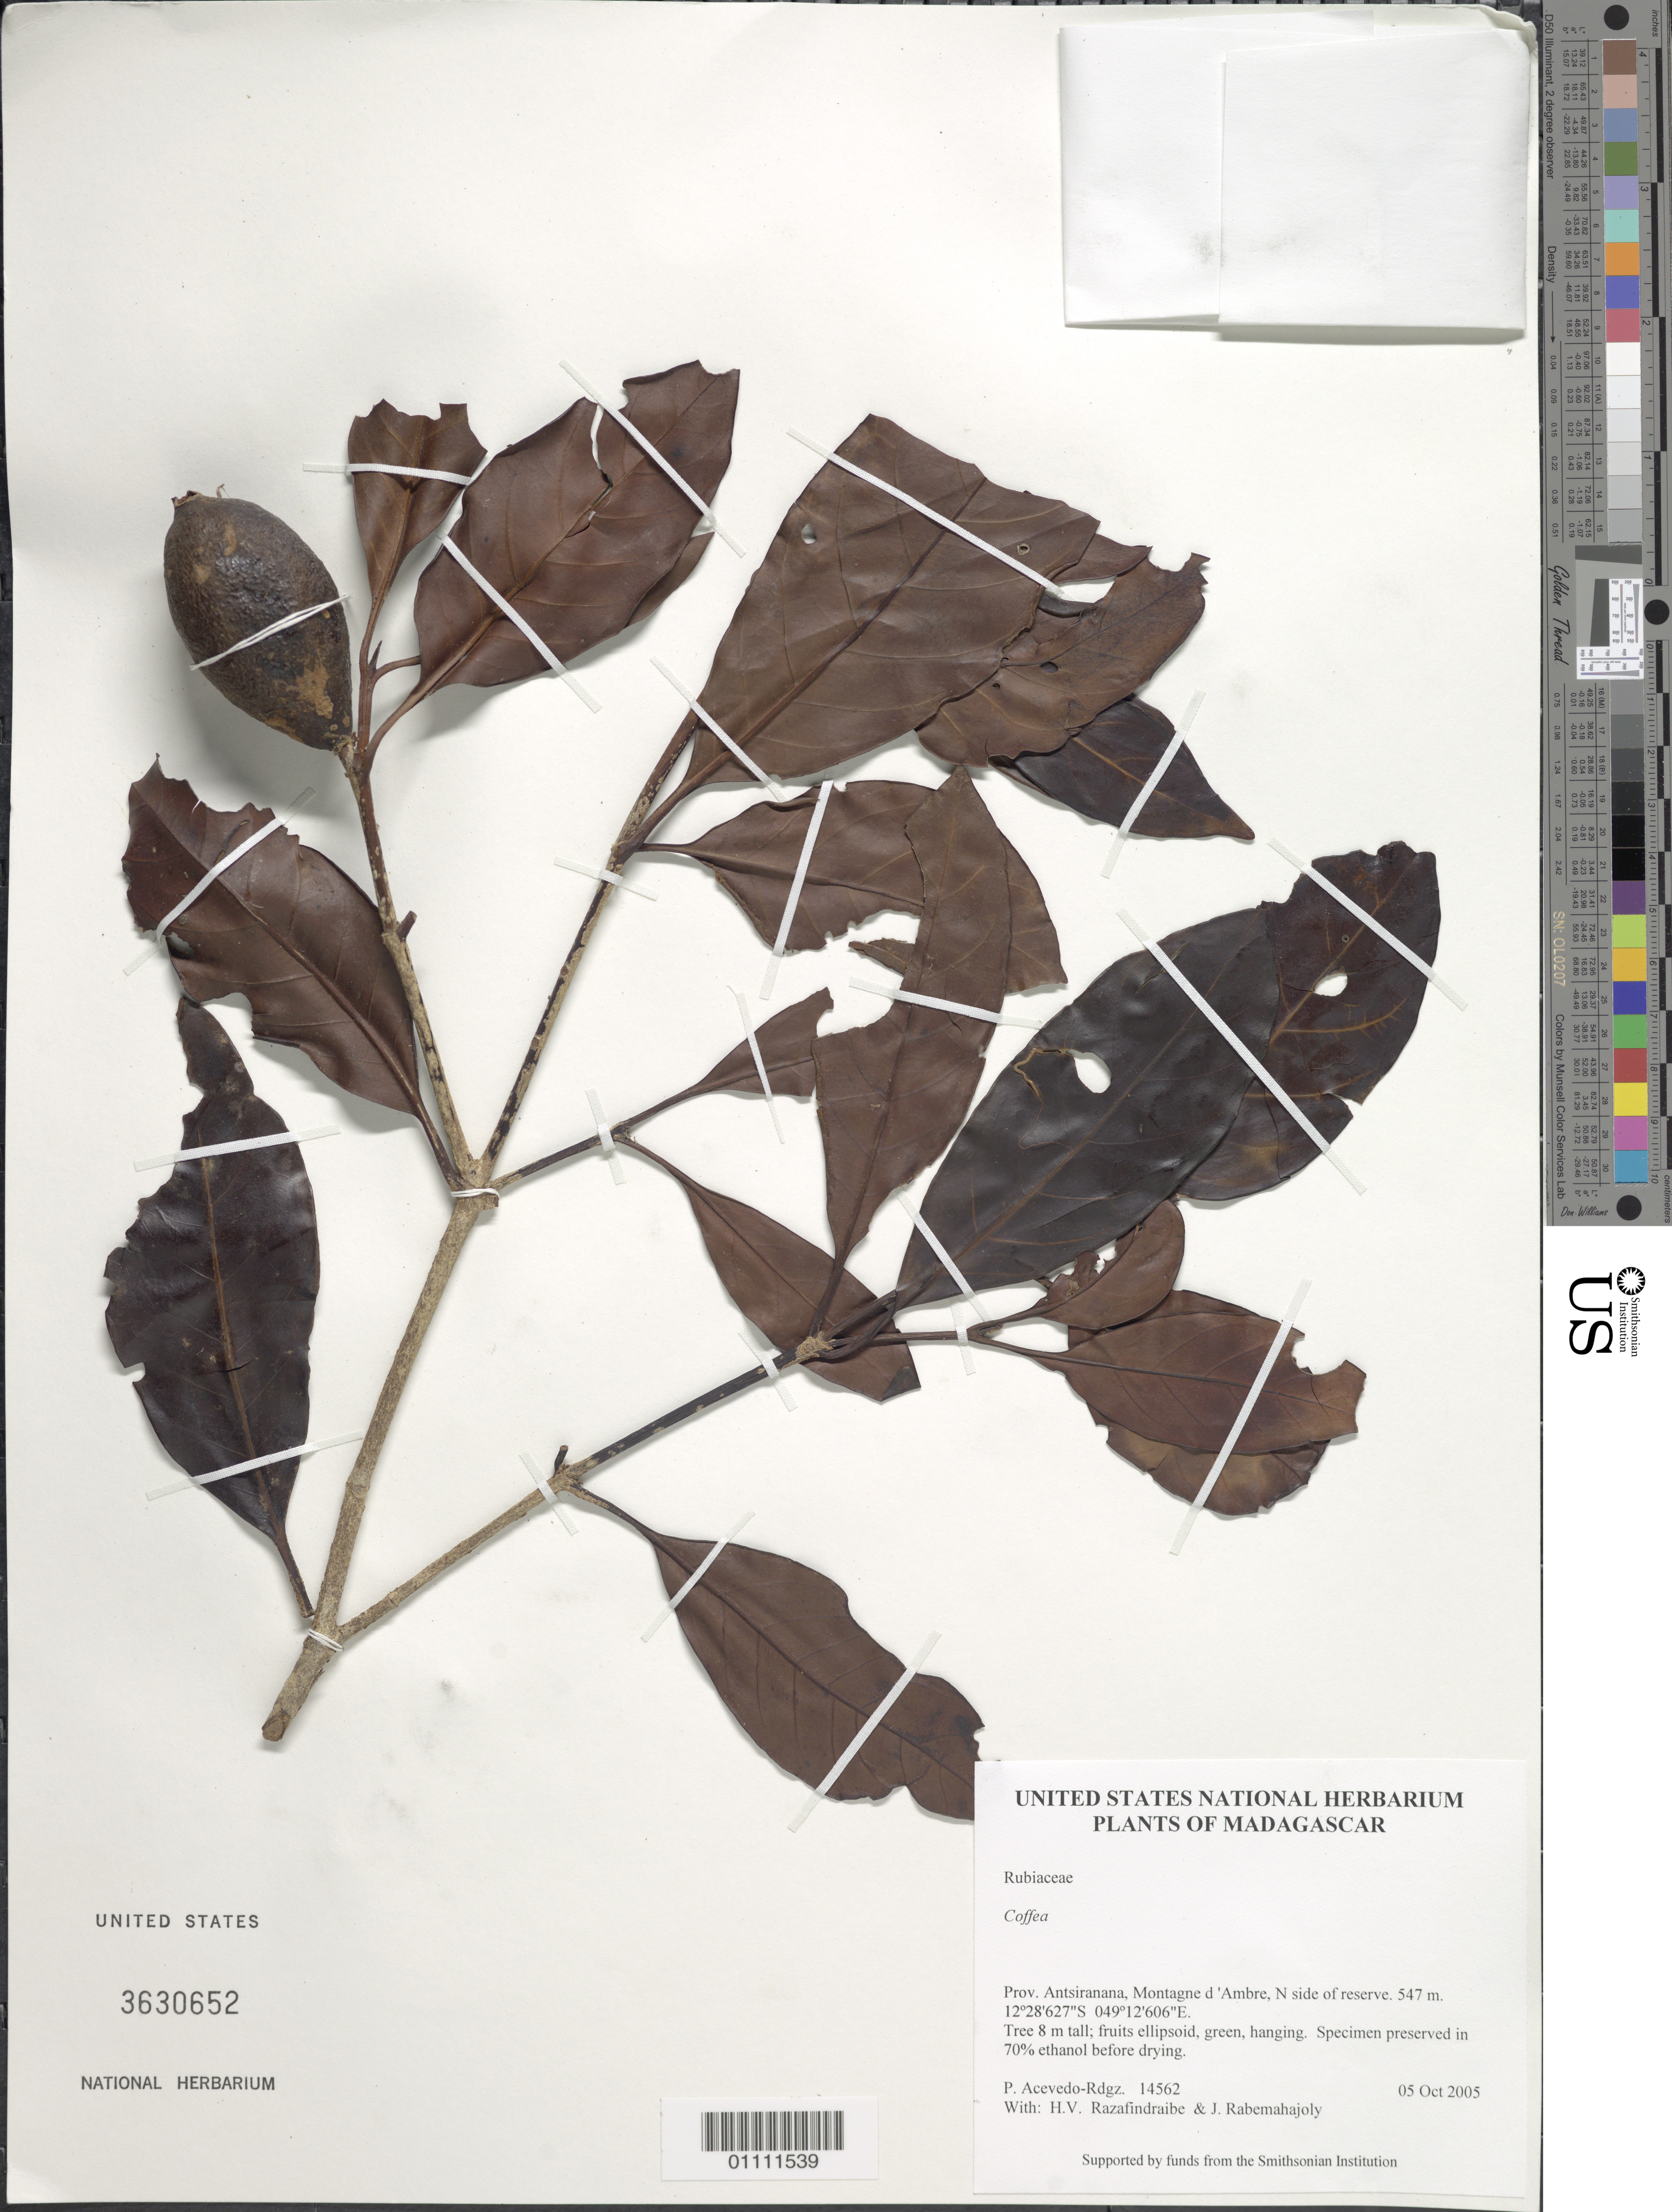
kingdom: Plantae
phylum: Tracheophyta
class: Magnoliopsida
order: Gentianales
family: Rubiaceae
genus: Coffea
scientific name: Coffea sp.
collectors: P. Acevedo-Rodr., H. Razafindraibe & J. Rabemahajoly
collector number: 14562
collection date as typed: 05 Oct 2005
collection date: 2005-10-05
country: Madagascar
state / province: Diana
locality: Prov. Antsiranana, Montagne d 'Ambre, N side of reserve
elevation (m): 547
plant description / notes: US, K, MO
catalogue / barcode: US 3630652